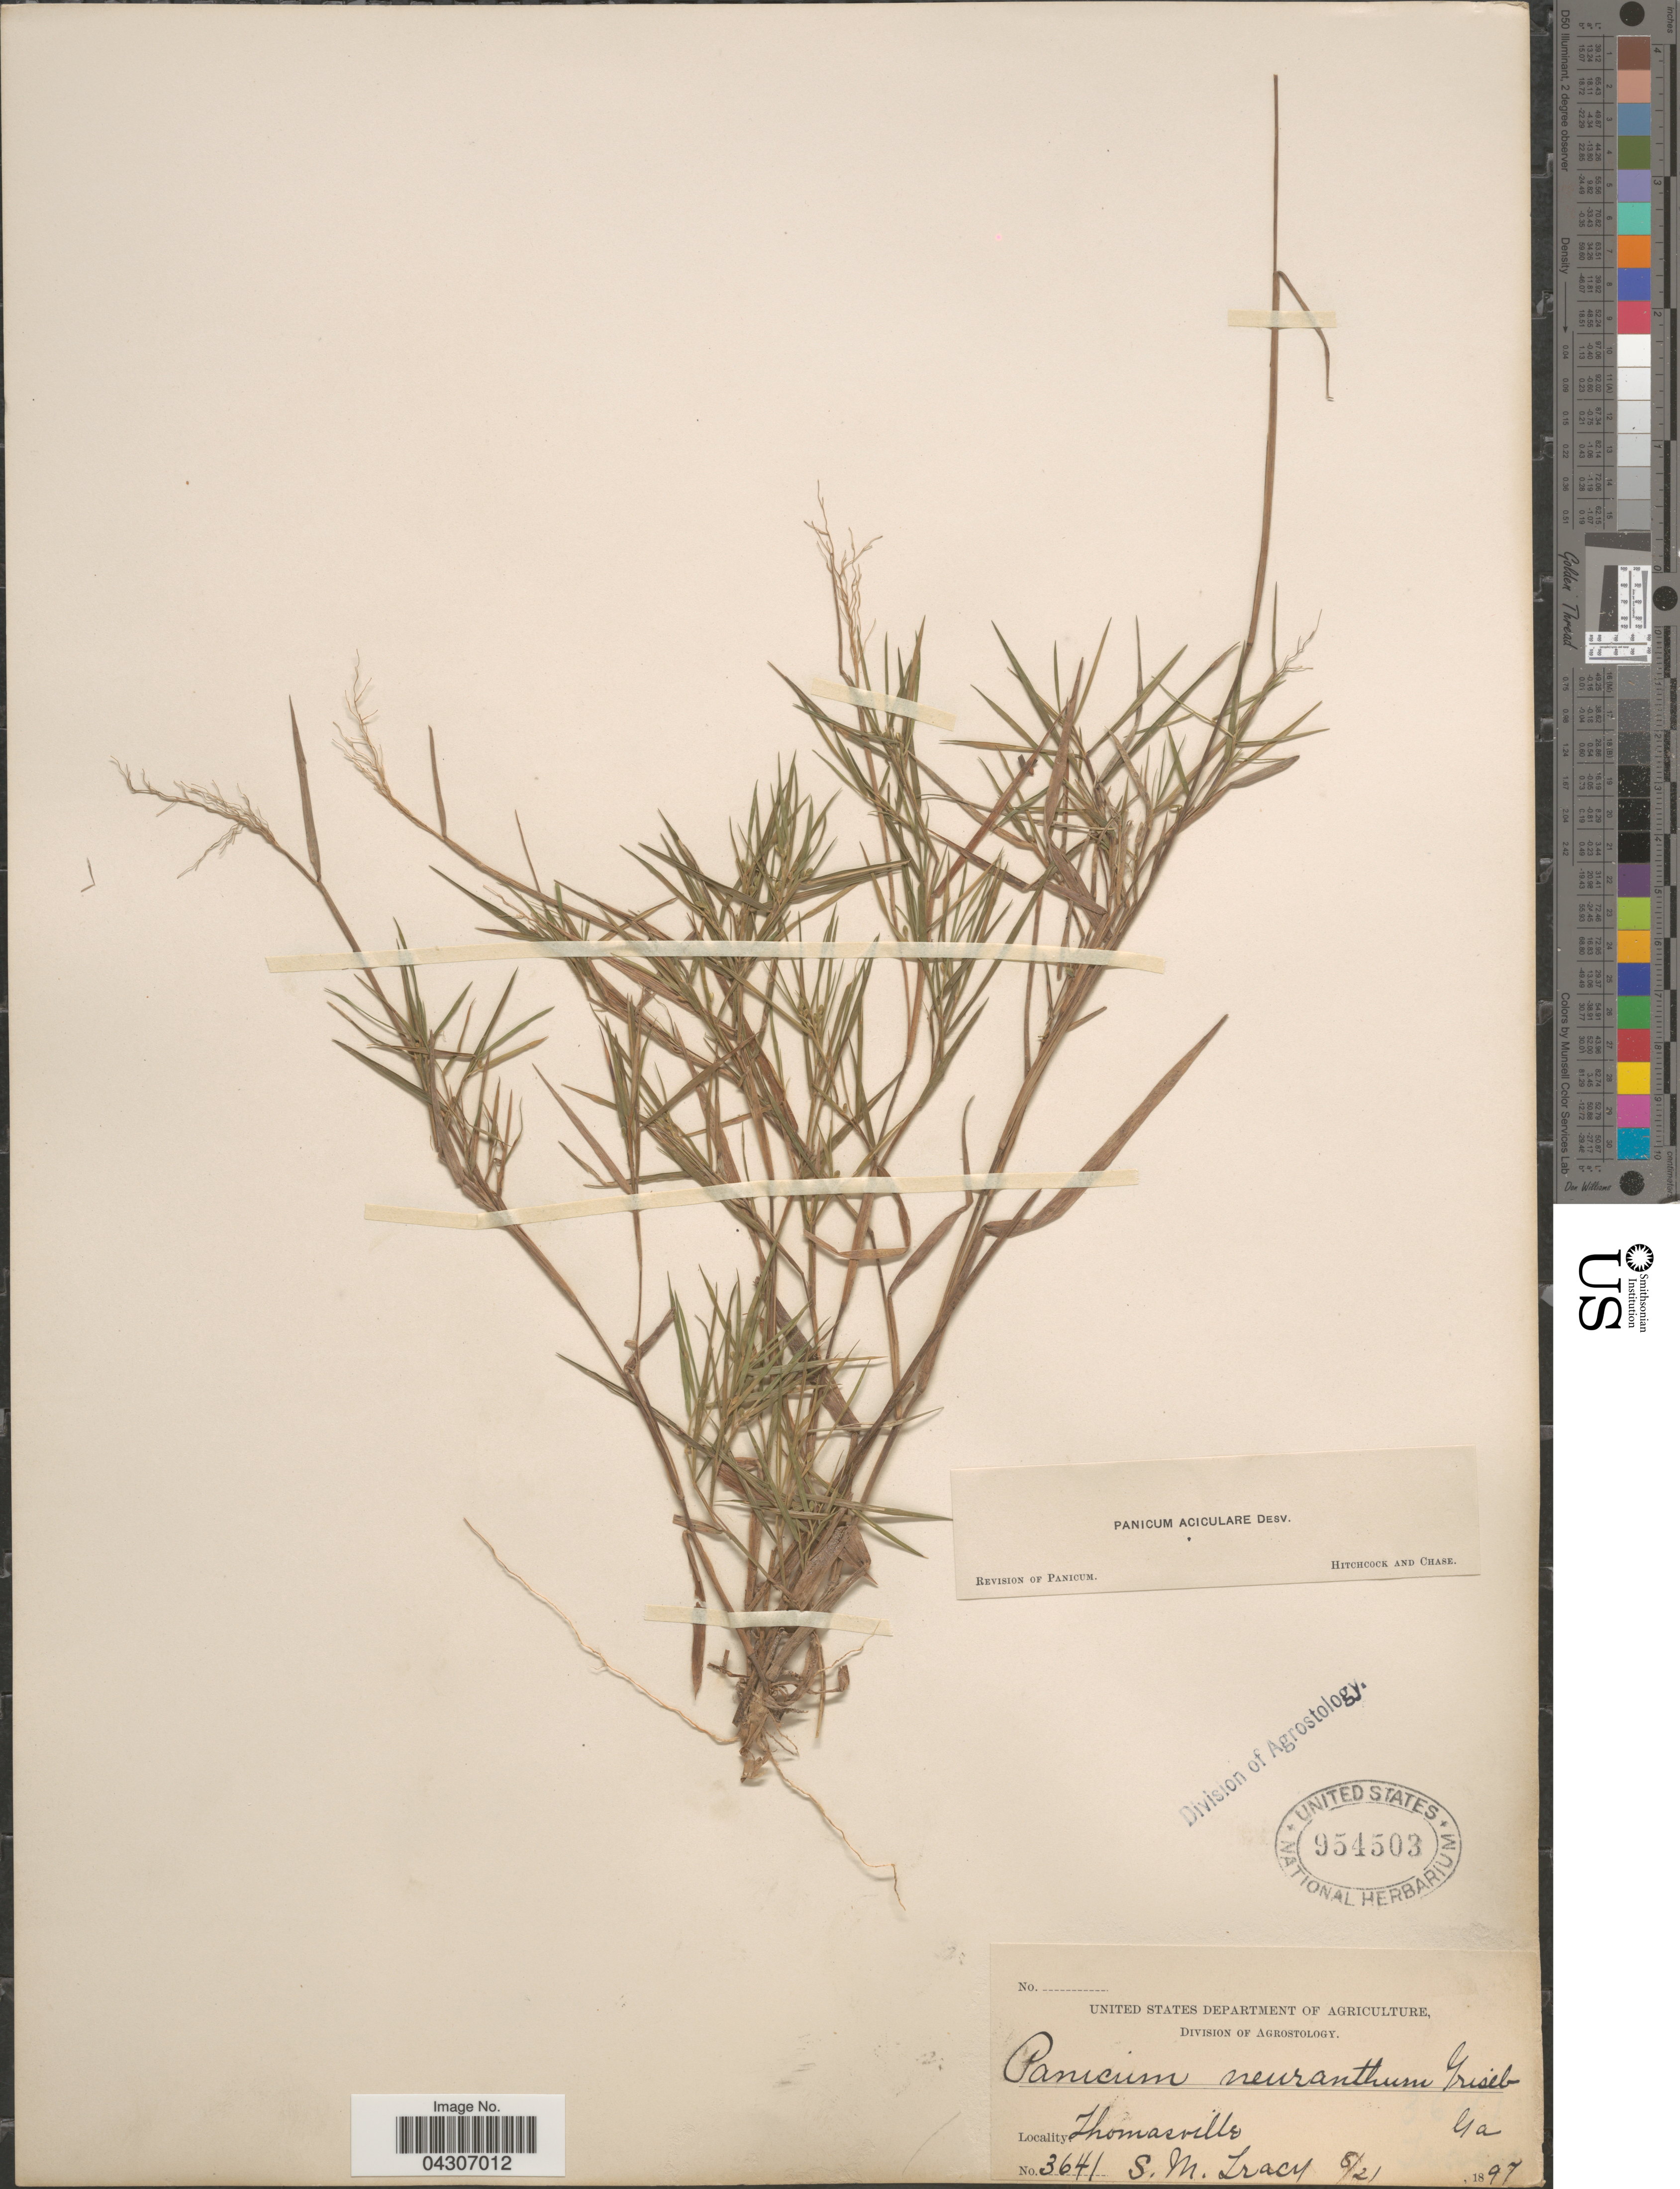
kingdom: Plantae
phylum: Tracheophyta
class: Liliopsida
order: Poales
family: Poaceae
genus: Dichanthelium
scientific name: Dichanthelium aciculare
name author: (Desv. ex Poir.) Gould & C.A. Clark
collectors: S. M. Tracy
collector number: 3641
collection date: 1897-08-21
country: United States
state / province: Georgia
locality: Thomasville.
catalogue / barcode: US 954503